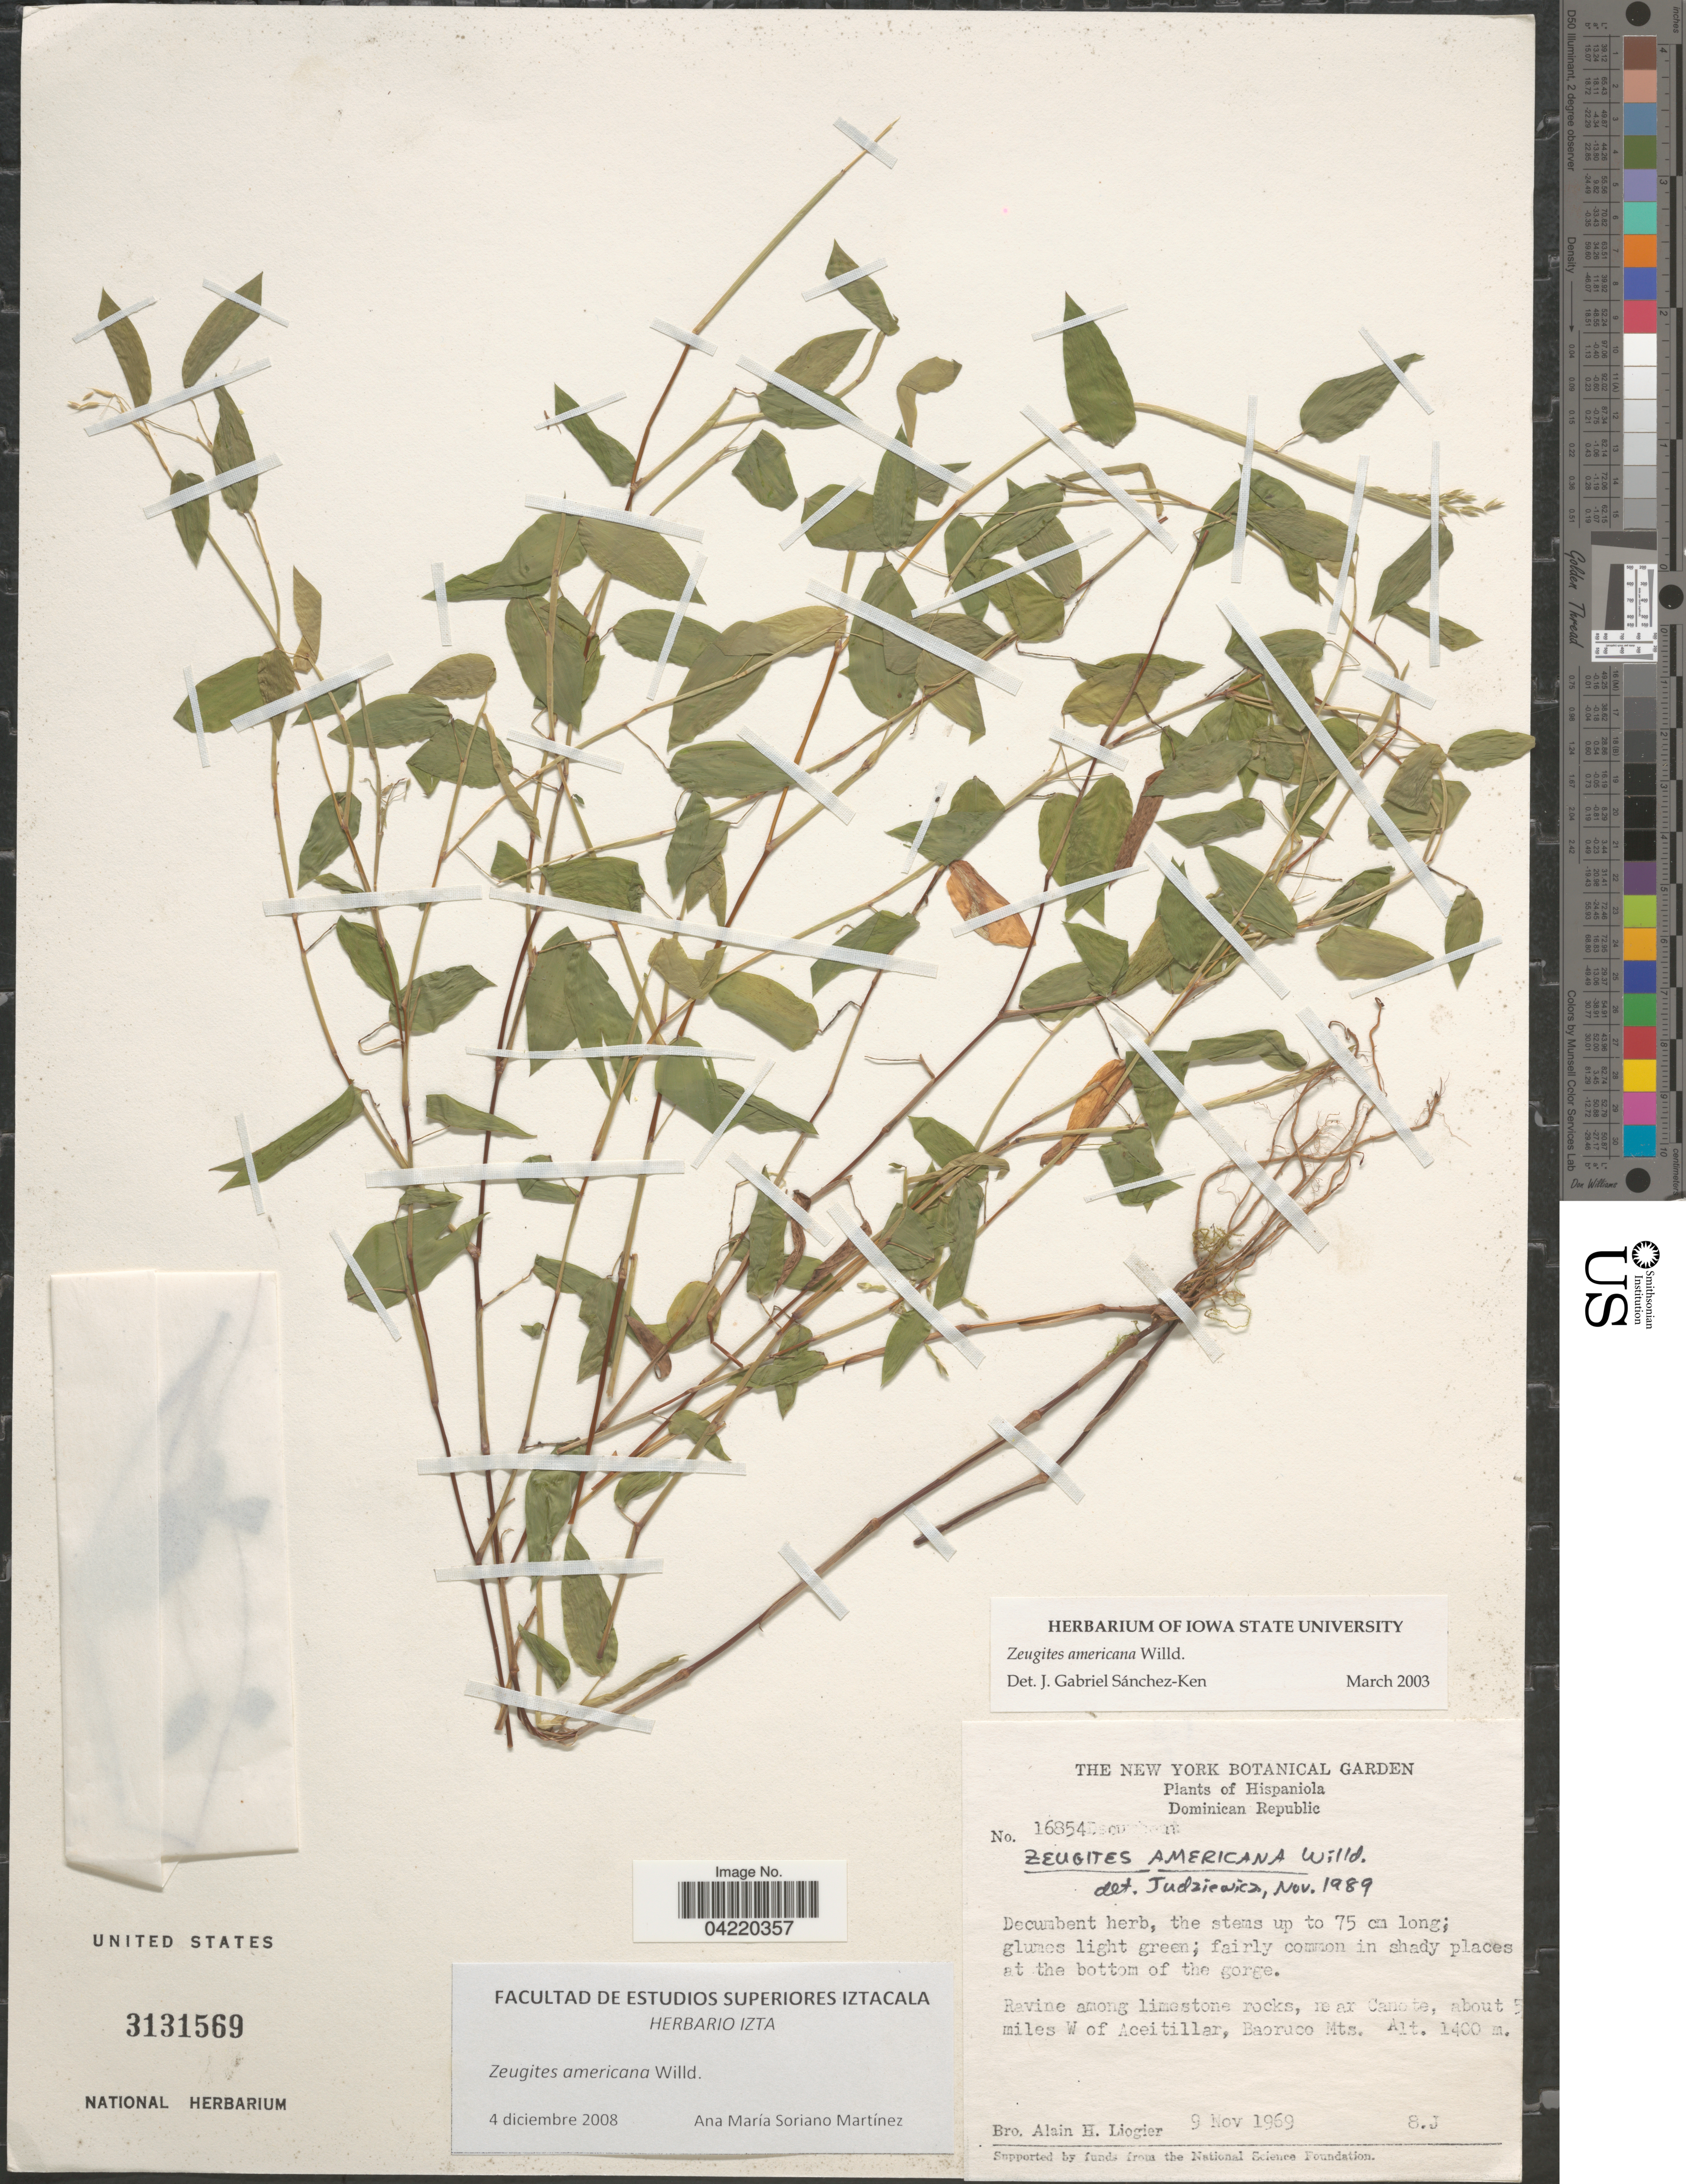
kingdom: Plantae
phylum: Tracheophyta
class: Liliopsida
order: Poales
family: Poaceae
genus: Zeugites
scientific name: Zeugites americanus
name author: Willd.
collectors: A. H. Liogier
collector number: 16854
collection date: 1969-11-09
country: Dominican Republic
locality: Hispaniola. Ravine among limestone rocks, near Canote, about 5 miles W of Aceitillar, Baoruco Mts.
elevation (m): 1400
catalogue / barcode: US 3131569